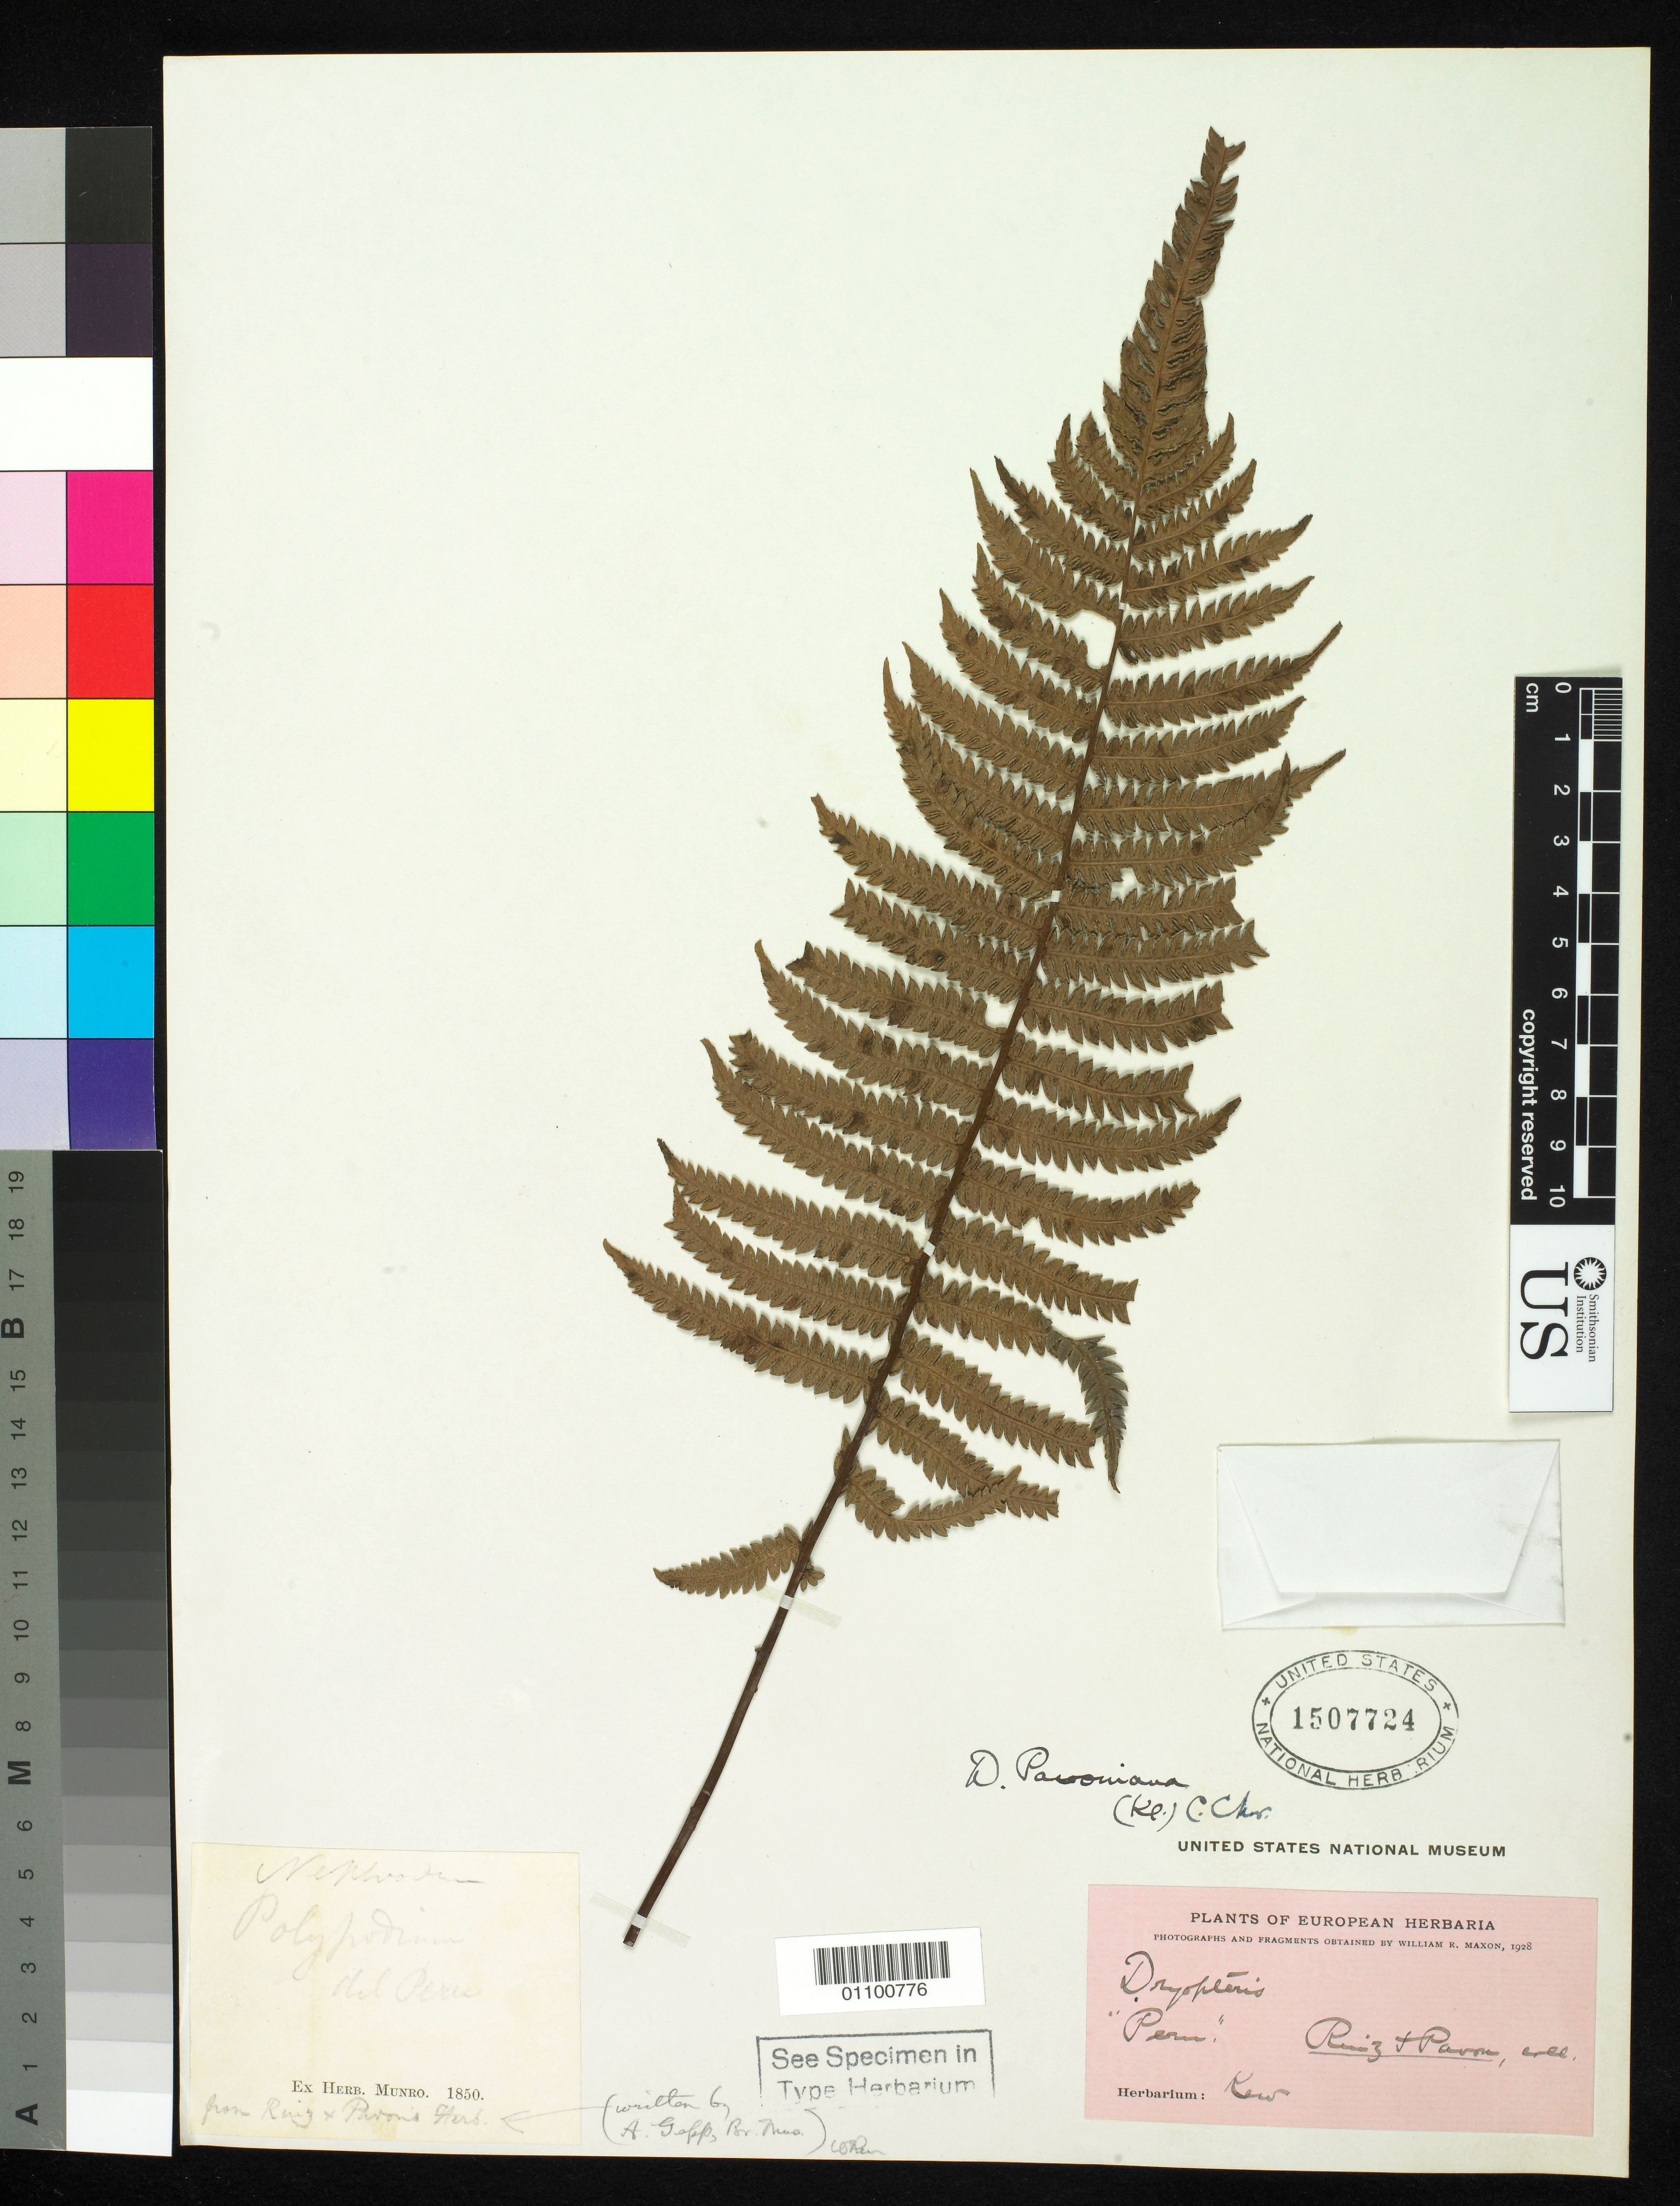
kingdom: Plantae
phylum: Tracheophyta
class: Polypodiopsida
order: Polypodiales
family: Polypodiaceae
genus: Polypodium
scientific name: Polypodium pavonianum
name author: Klotzsch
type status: Type Collection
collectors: H. Ruiz López & J. A. Pavón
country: Peru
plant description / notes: Fragments and photo from Kew Herbarium.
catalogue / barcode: US 1507724